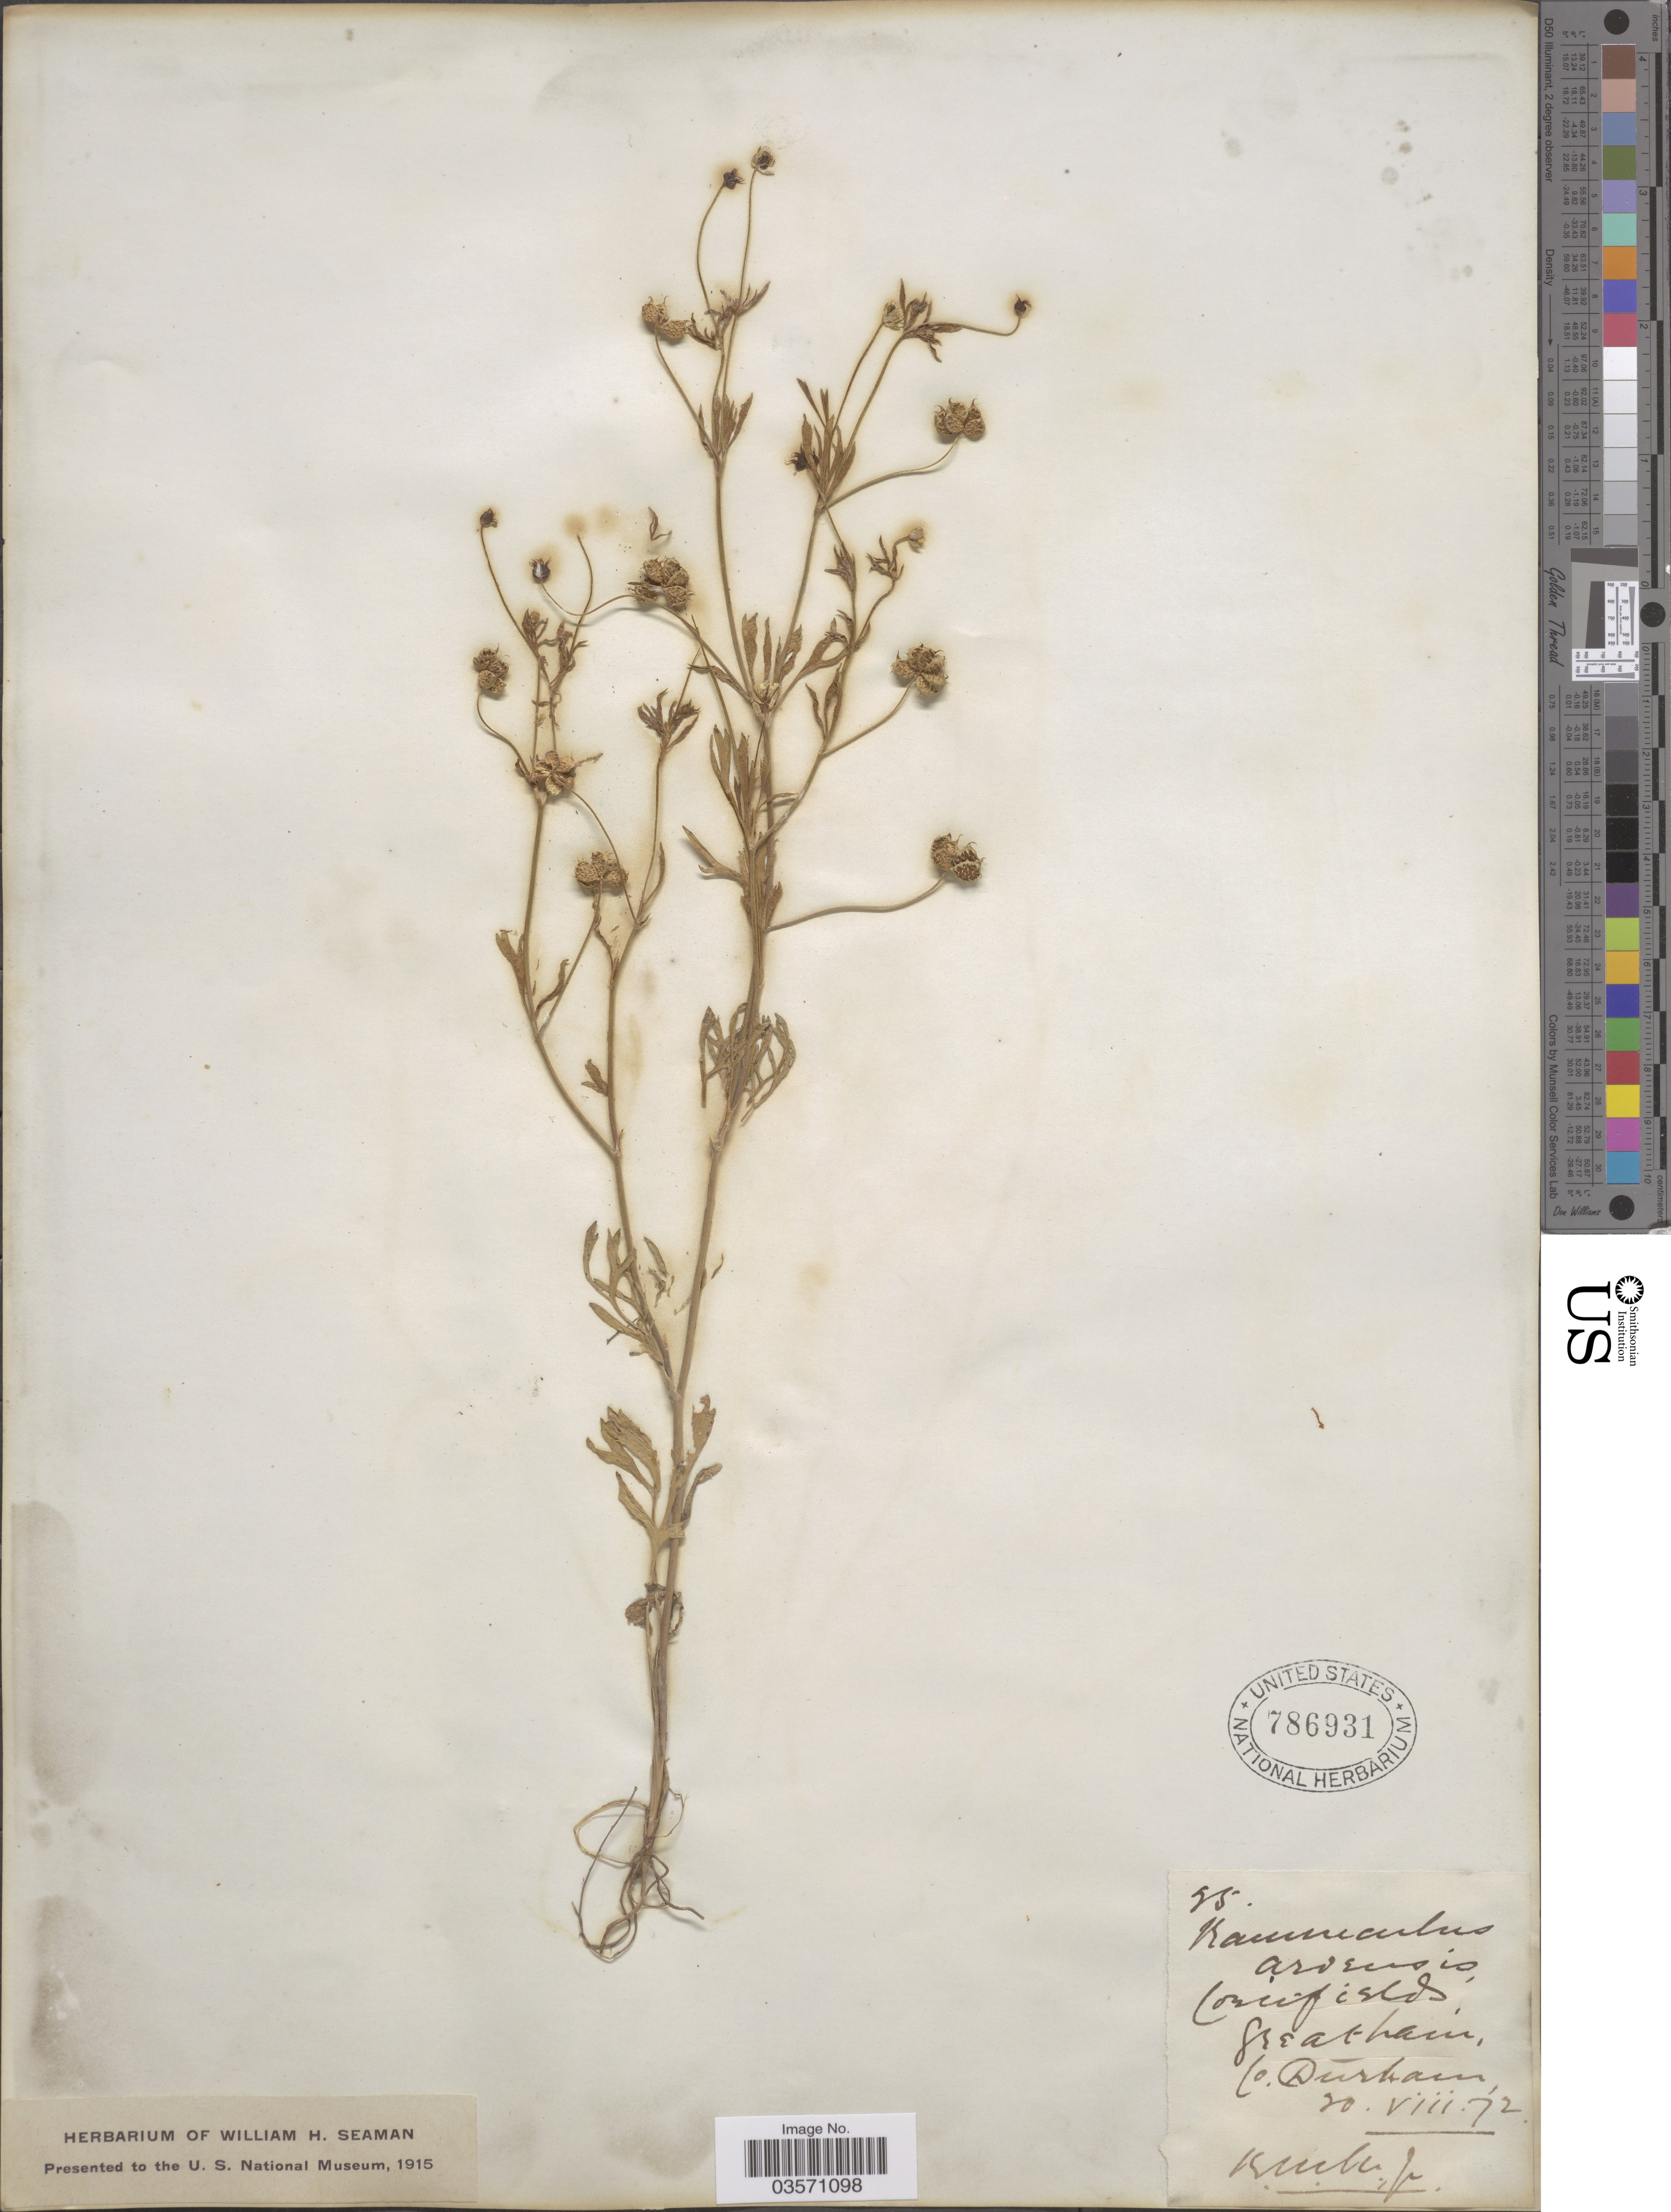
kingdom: Plantae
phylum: Tracheophyta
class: Magnoliopsida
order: Ranunculales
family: Ranunculaceae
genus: Ranunculus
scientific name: Ranunculus arvensis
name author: L.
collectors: B.M.M. Jr.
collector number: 25*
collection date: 1872-08-20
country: United Kingdom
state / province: England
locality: Greatham, Co. Durham.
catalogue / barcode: US 786931